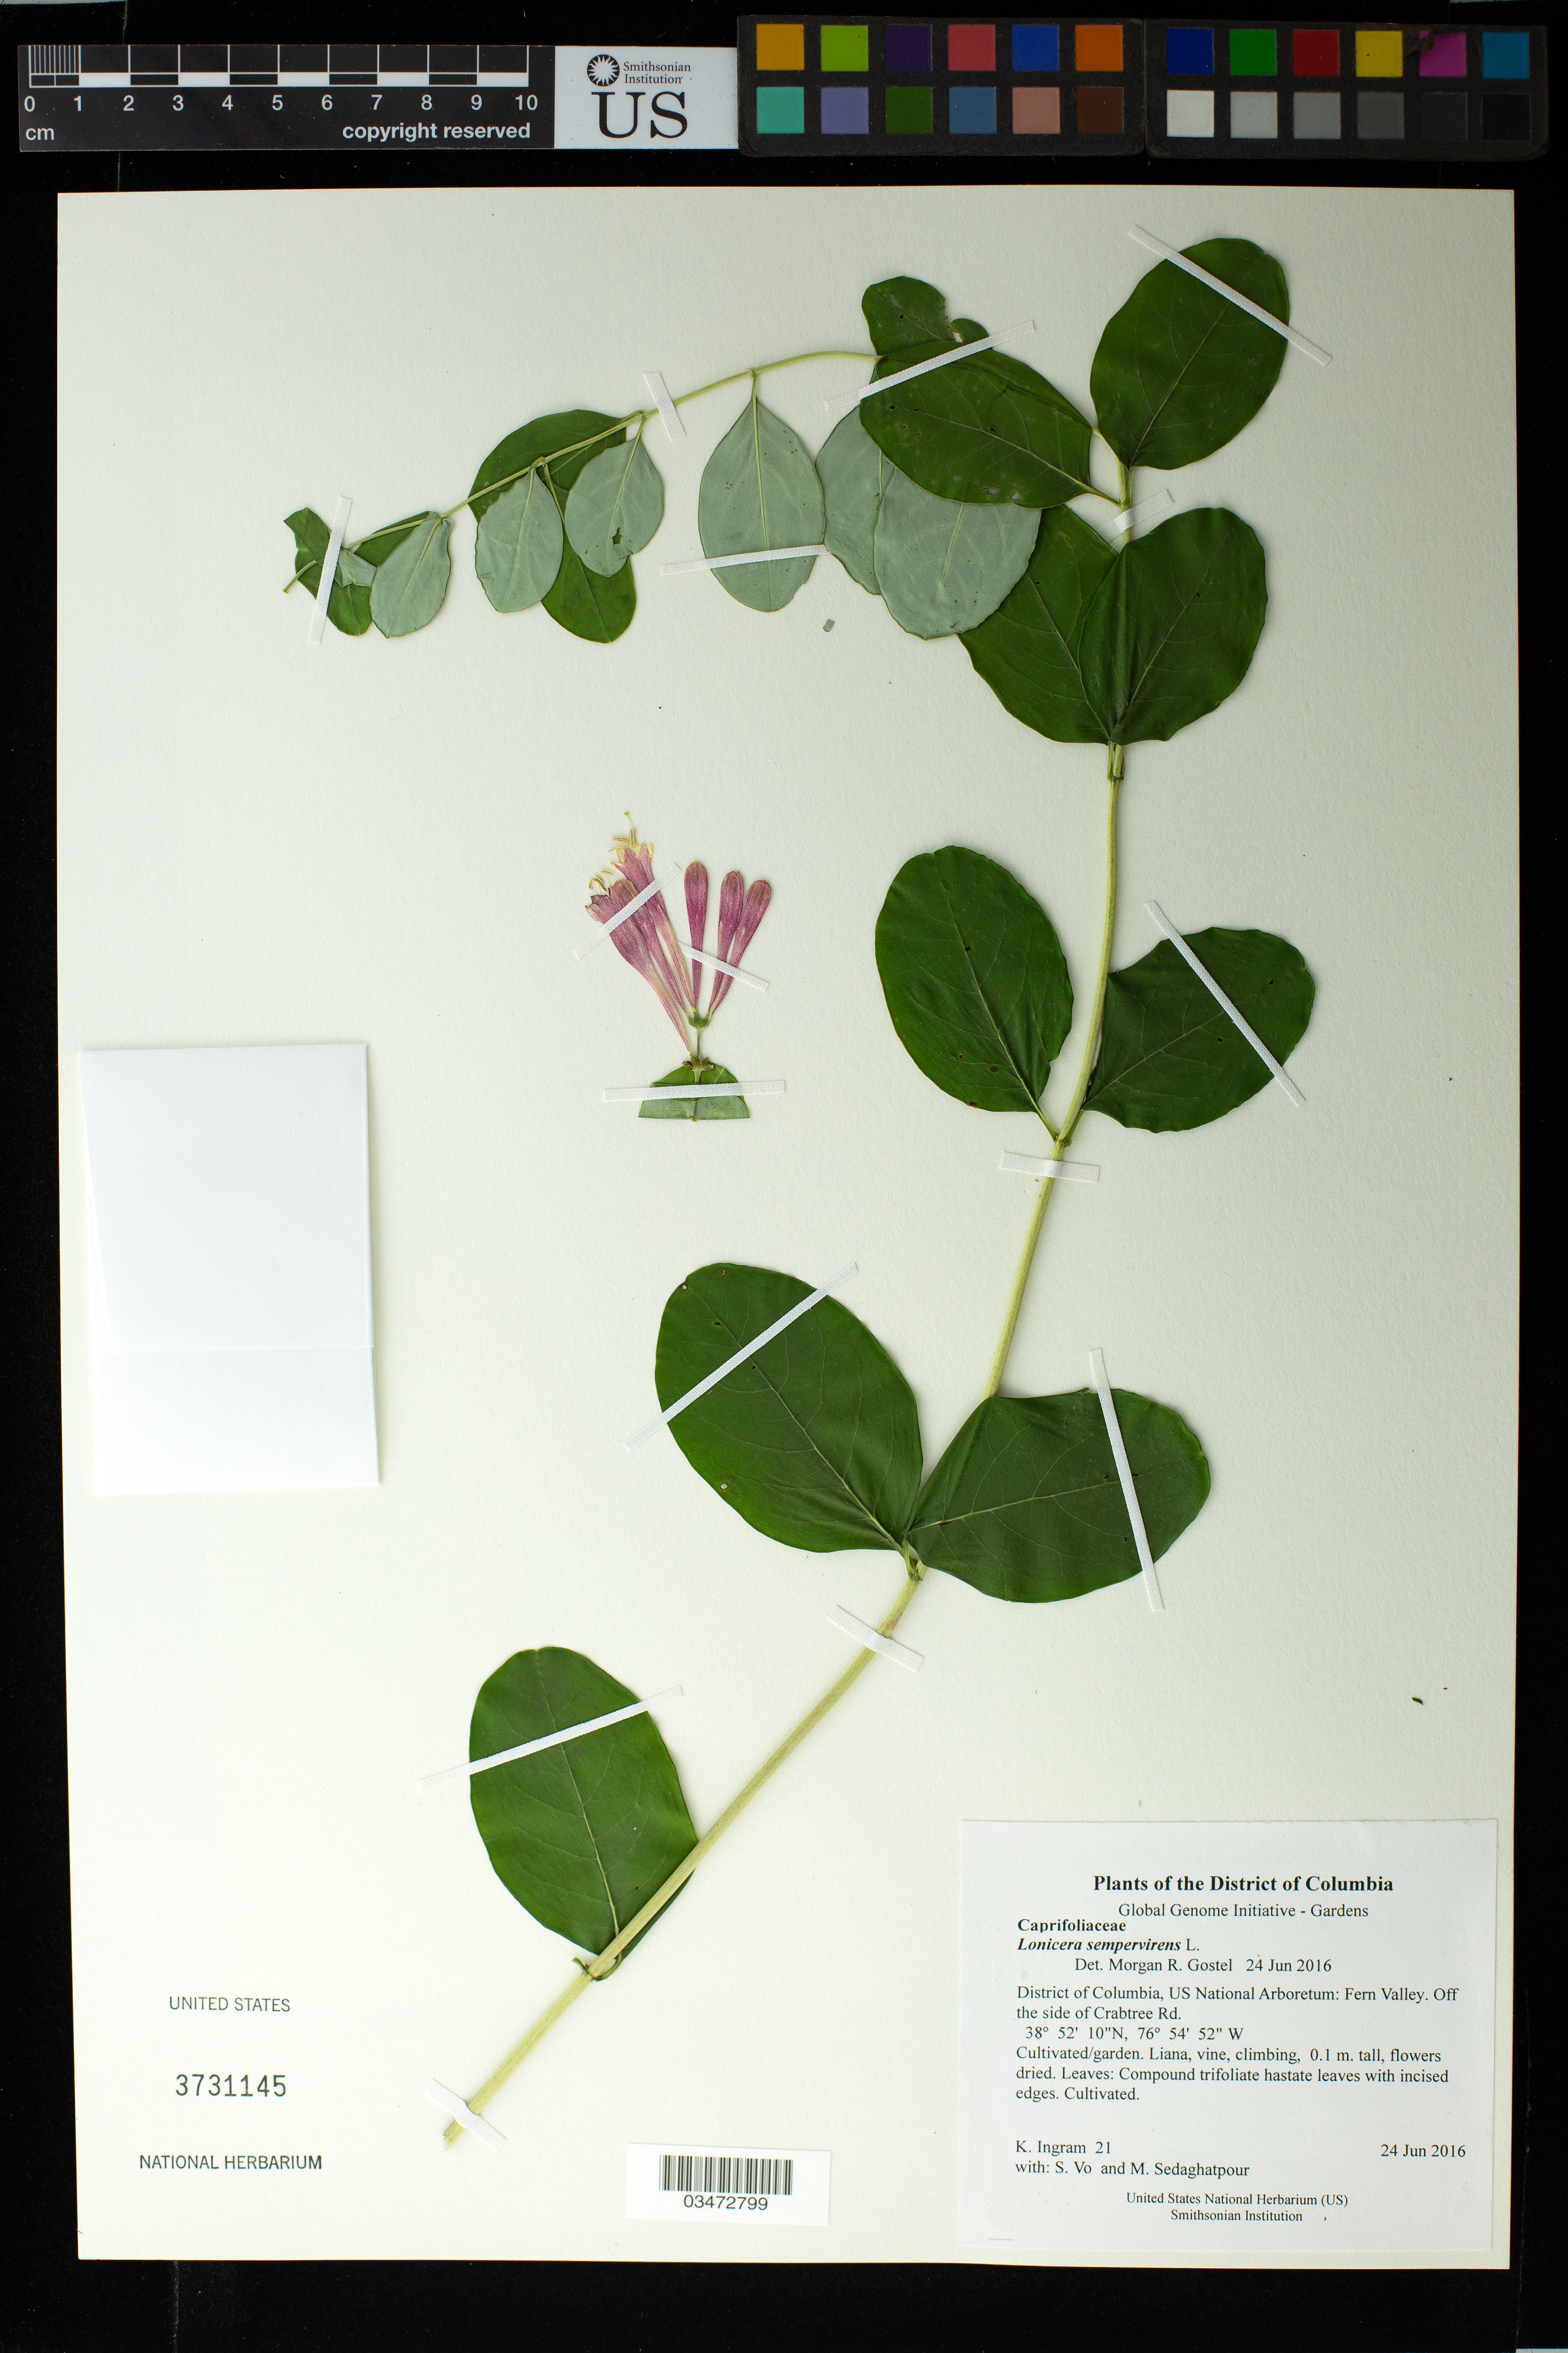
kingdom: Plantae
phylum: Tracheophyta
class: Magnoliopsida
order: Dipsacales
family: Caprifoliaceae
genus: Lonicera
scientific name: Lonicera sempervirens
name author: L.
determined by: Gostel, Morgan R., (BRIT), Botanical Research Institute of Texas (UNITED STATES)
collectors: K. S. Ingram, S. Vo & M. Sedaghatpour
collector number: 21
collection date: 2016-06-24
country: United States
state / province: District of Columbia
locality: US National Arboretum: Fern Valley. Off the side of Crabtree Rd.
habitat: Cultivated/garden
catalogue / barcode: US 3731145